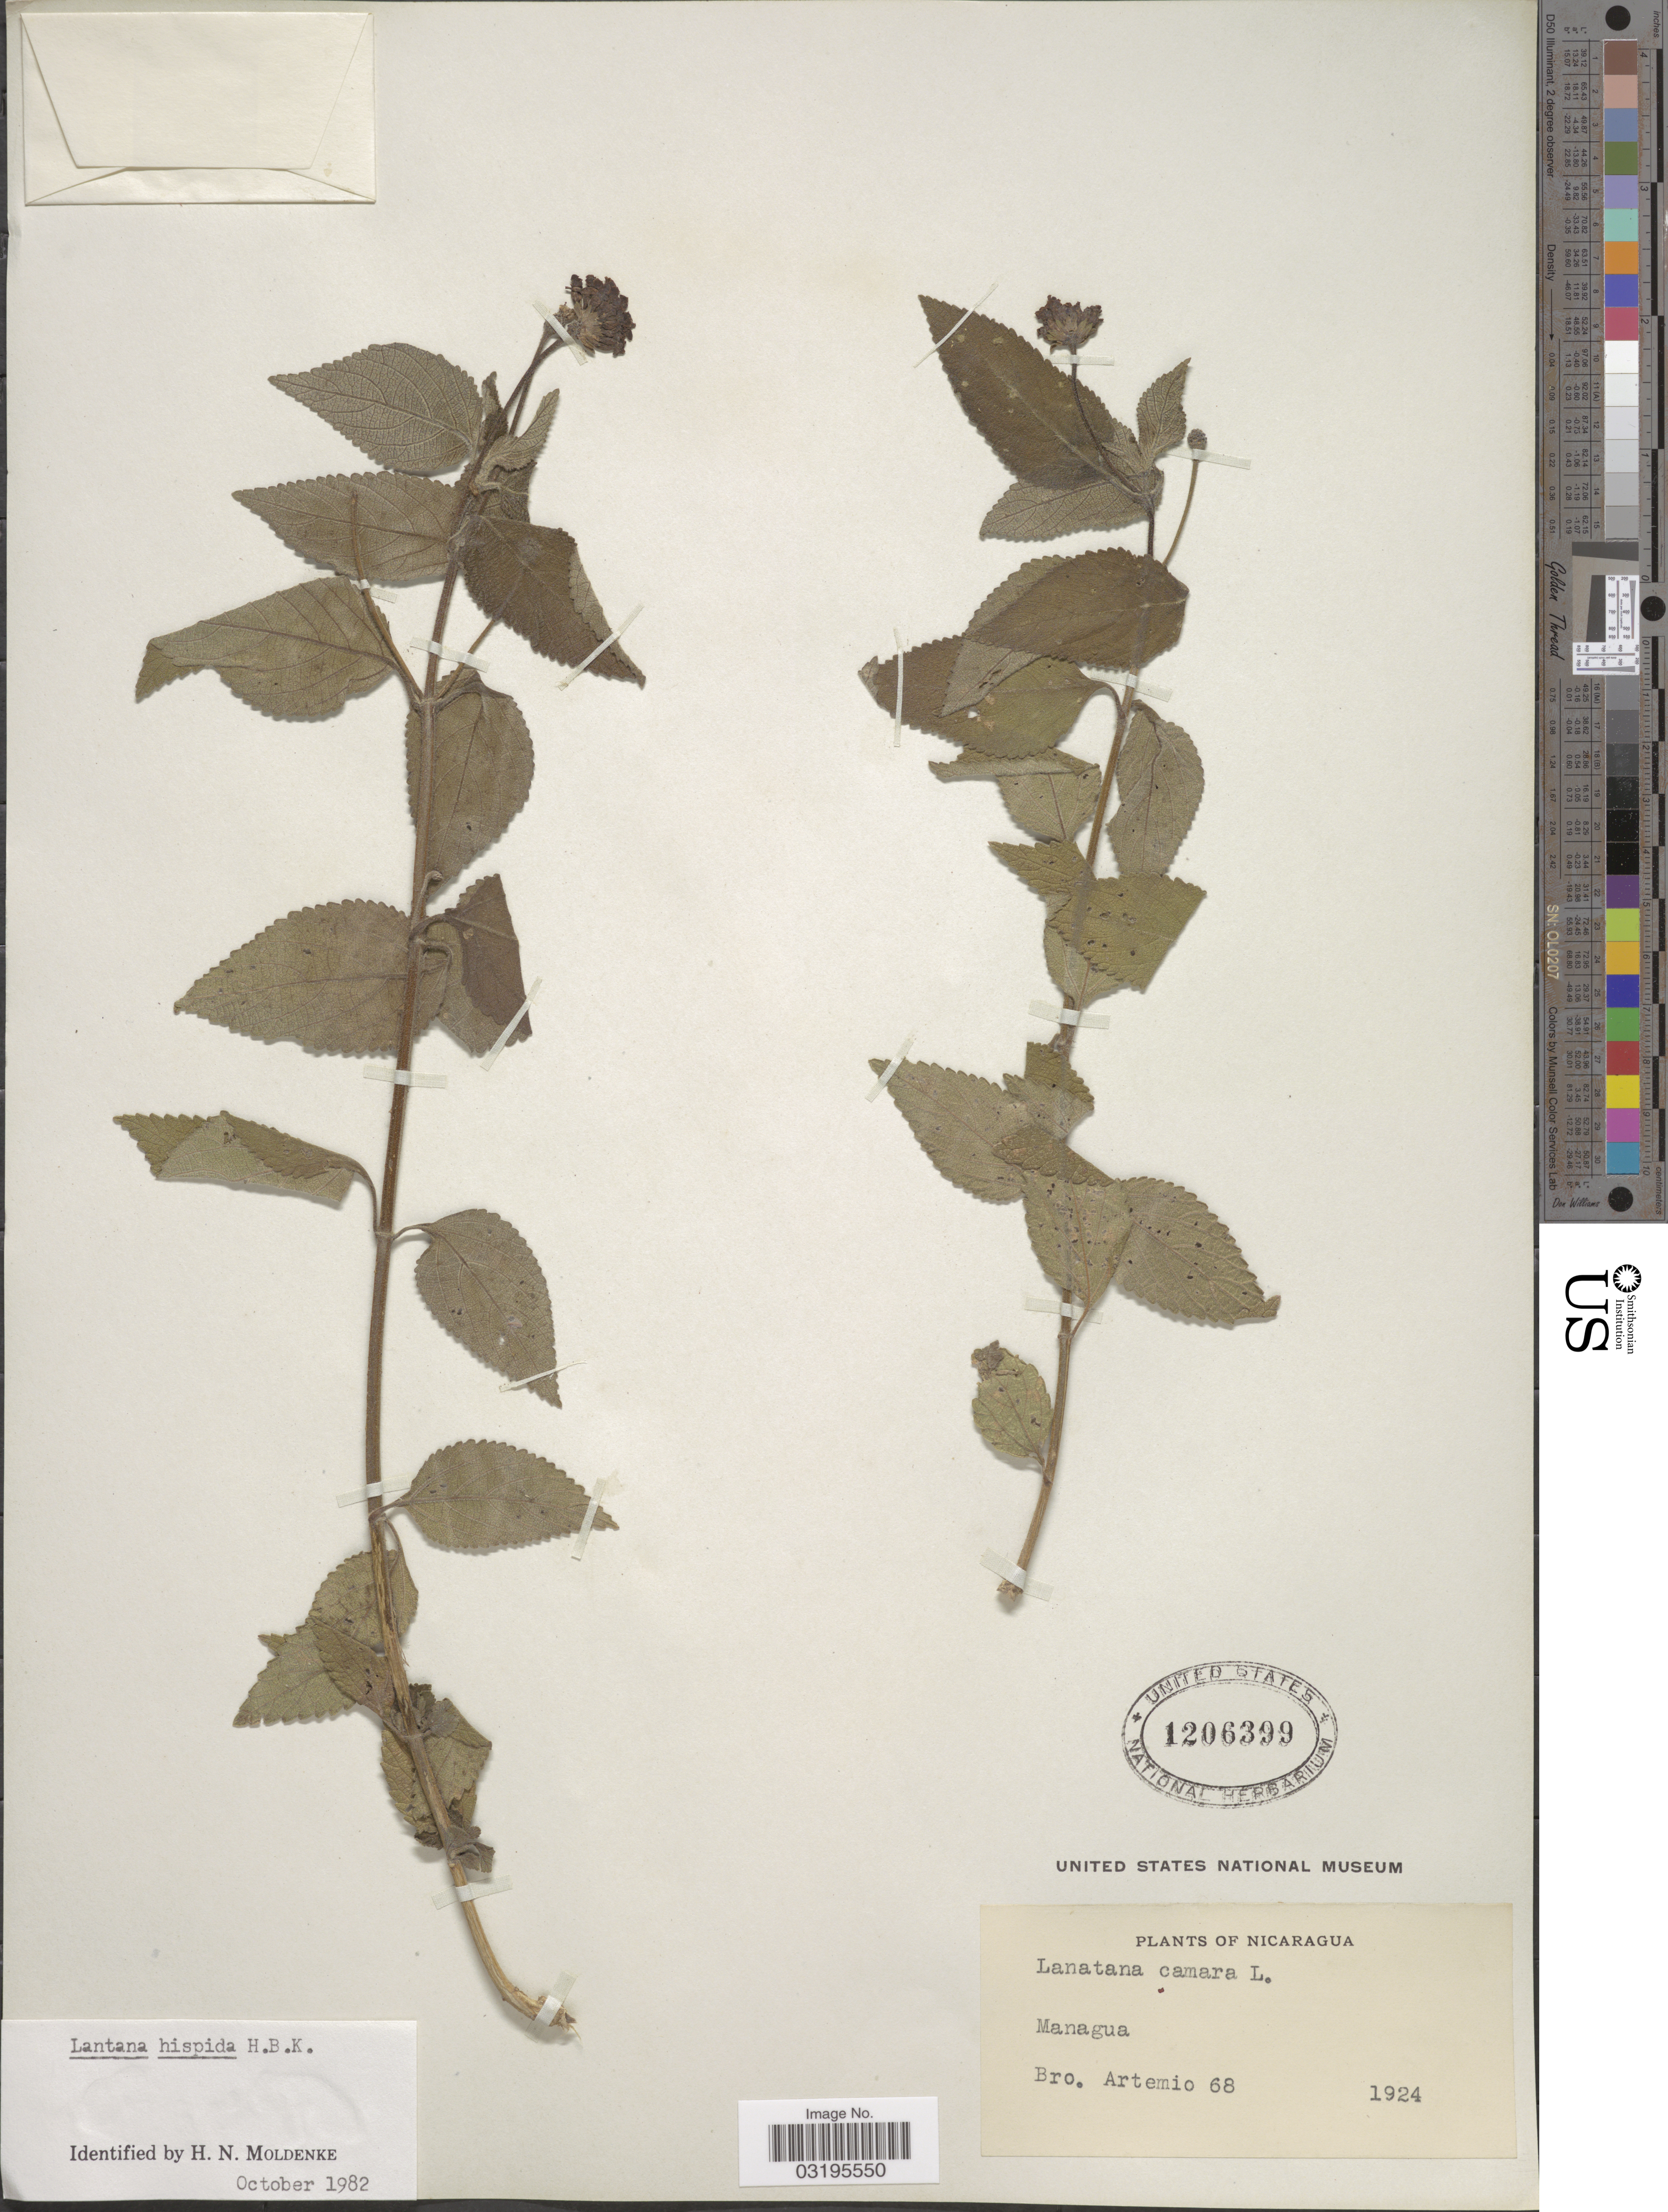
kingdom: Plantae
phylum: Tracheophyta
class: Magnoliopsida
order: Lamiales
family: Verbenaceae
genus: Lantana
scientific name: Lantana hispida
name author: Kunth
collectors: B. Rene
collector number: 68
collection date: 1924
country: Nicaragua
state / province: Managua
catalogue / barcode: US 1206399